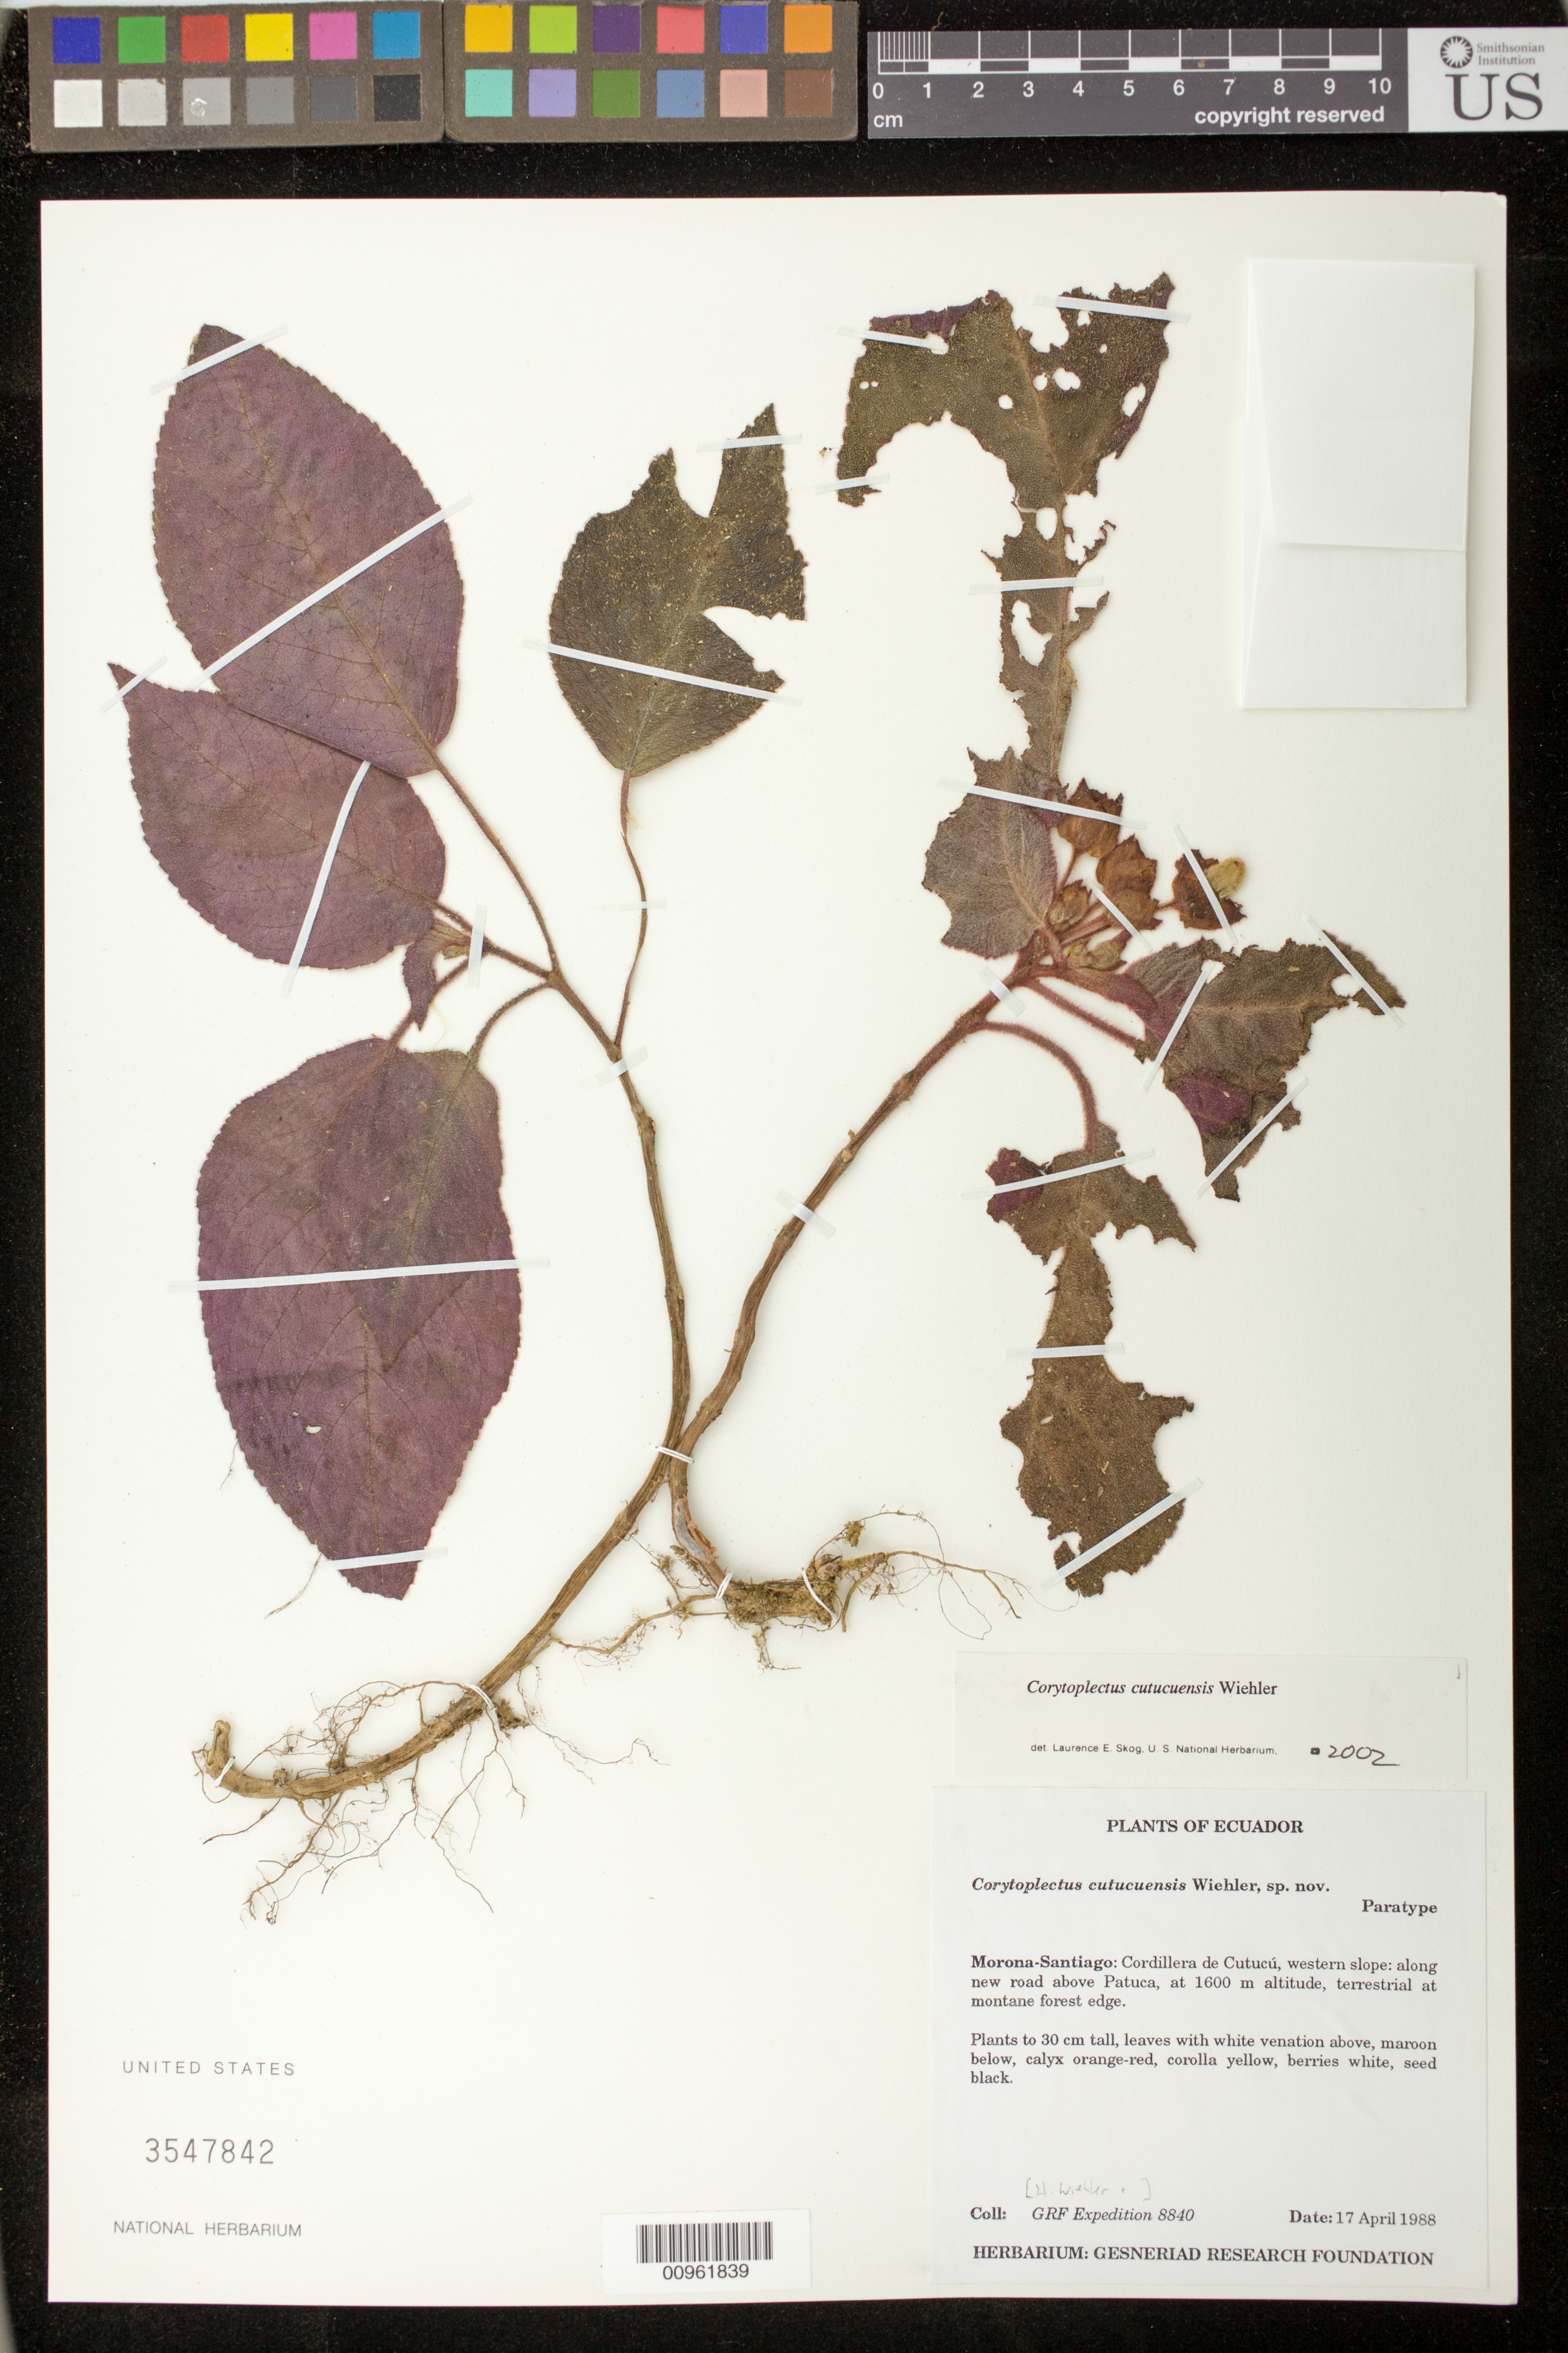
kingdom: Plantae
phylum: Tracheophyta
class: Magnoliopsida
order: Lamiales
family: Gesneriaceae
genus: Corytoplectus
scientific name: Corytoplectus cutucuensis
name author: Wiehler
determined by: Skog, Laurence E.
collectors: H. J. Wiehler & GRF Expedition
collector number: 8840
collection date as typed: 17 Apr 1988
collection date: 1988-04-17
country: Ecuador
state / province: Morona-Santiago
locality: Morona-Sangiago: Cordillera de Cutucú, western slope: along new road above Patuca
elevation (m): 1600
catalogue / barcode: US 3547842